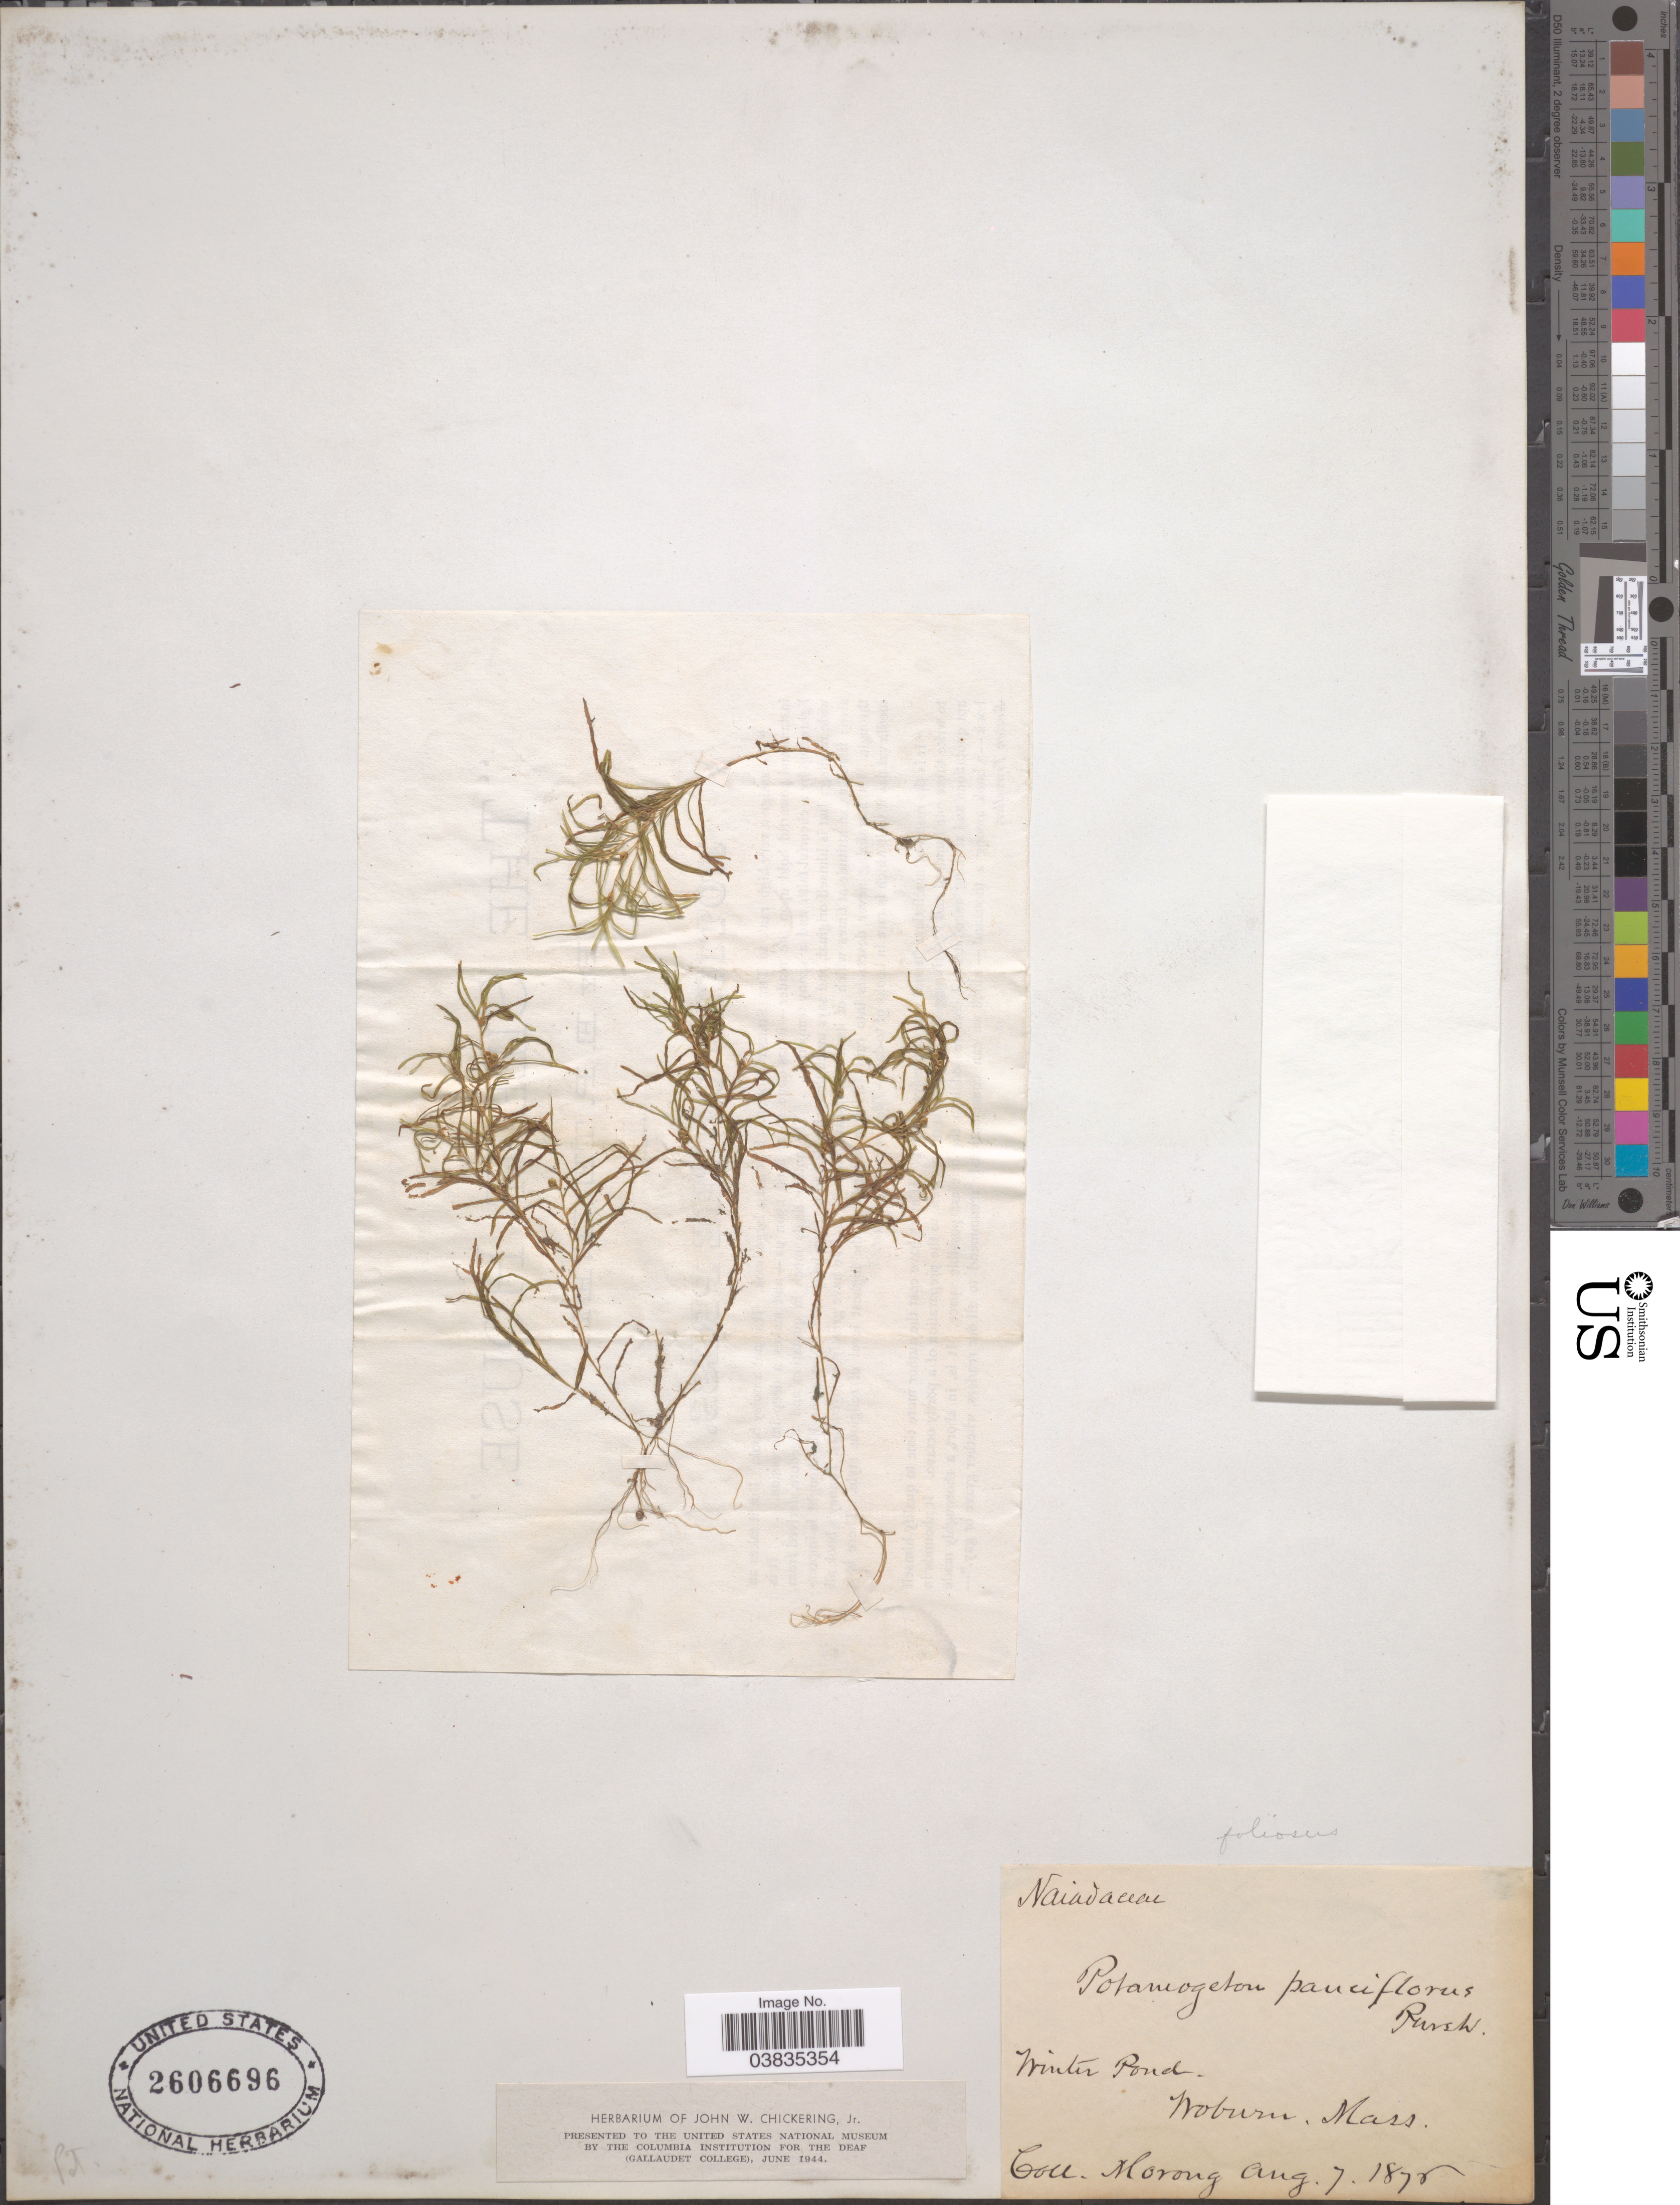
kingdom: Plantae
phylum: Tracheophyta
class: Liliopsida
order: Alismatales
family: Potamogetonaceae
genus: Potamogeton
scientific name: Potamogeton pauciflorus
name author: Pursh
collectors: Morong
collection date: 1875-08-07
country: United States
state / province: Massachusetts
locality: Winter Pond, Woburn.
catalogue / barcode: US 2606696